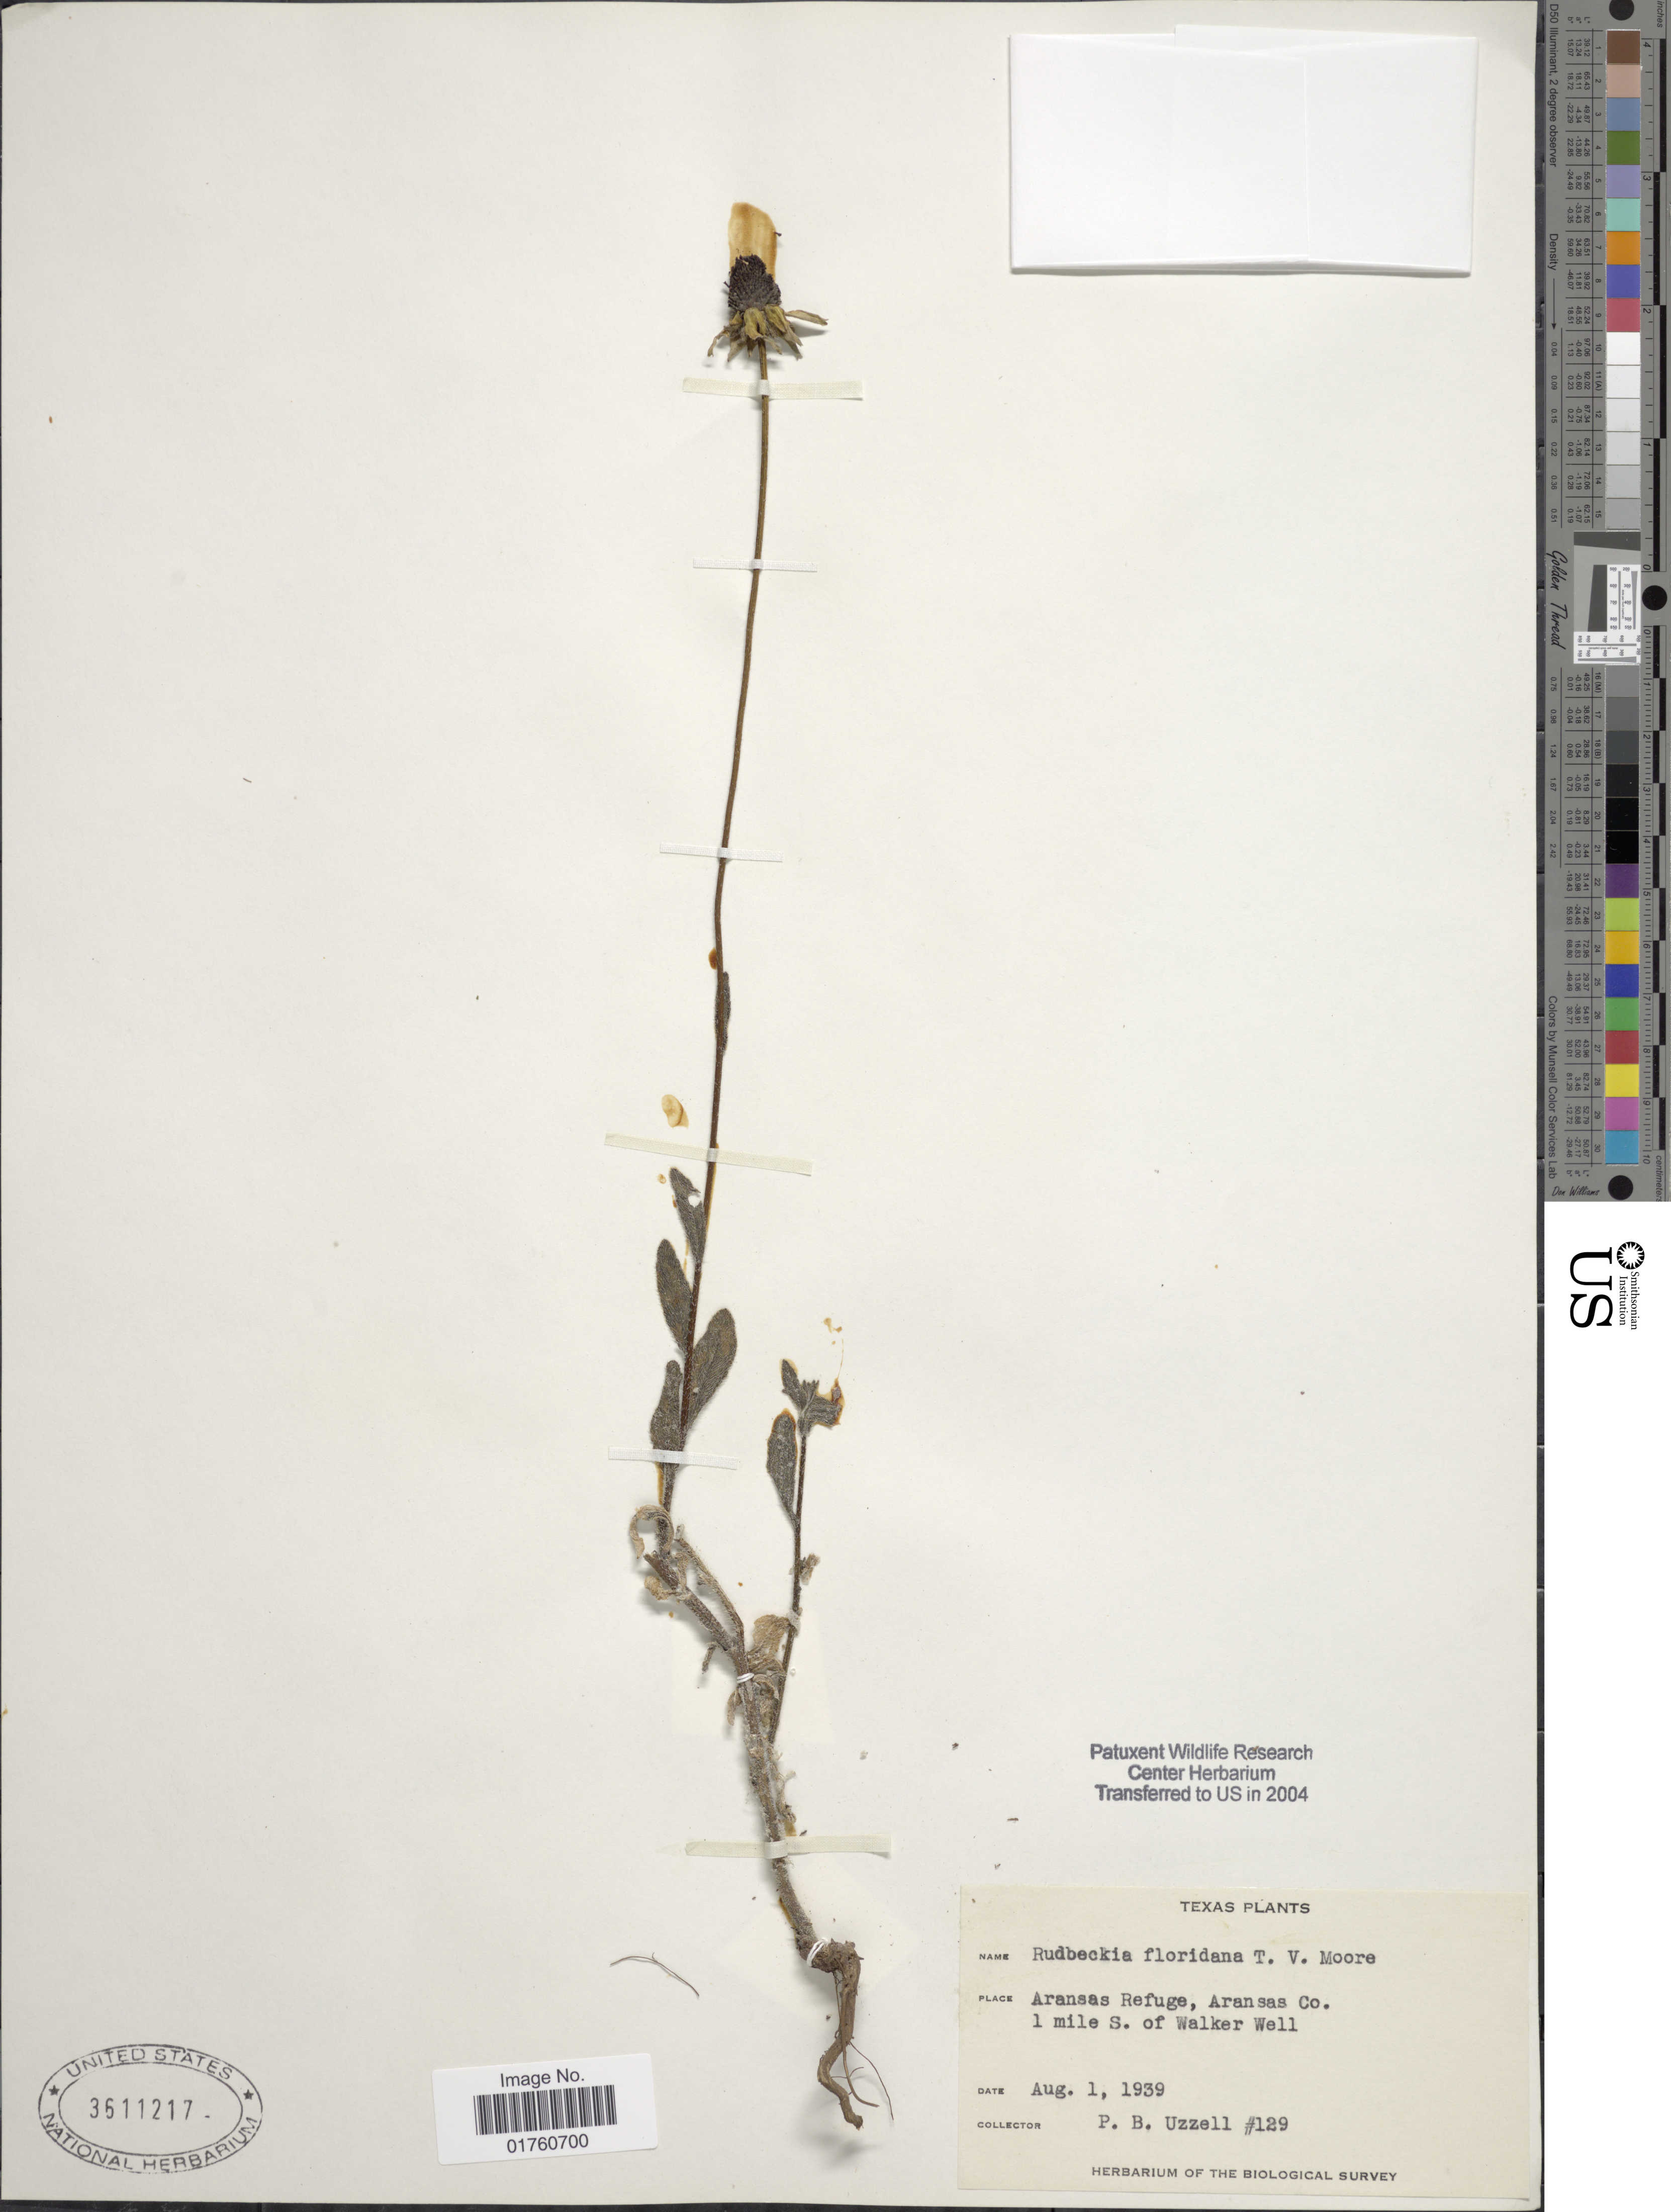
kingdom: Plantae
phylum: Tracheophyta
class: Magnoliopsida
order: Asterales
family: Asteraceae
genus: Rudbeckia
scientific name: Rudbeckia floridana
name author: T.V. Moore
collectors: P. Uzzell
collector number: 129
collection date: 1939-08-01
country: United States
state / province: Texas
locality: Aransas Refuge, Aransas Co. 1 mile S. of Walker Well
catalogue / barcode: US 3611217